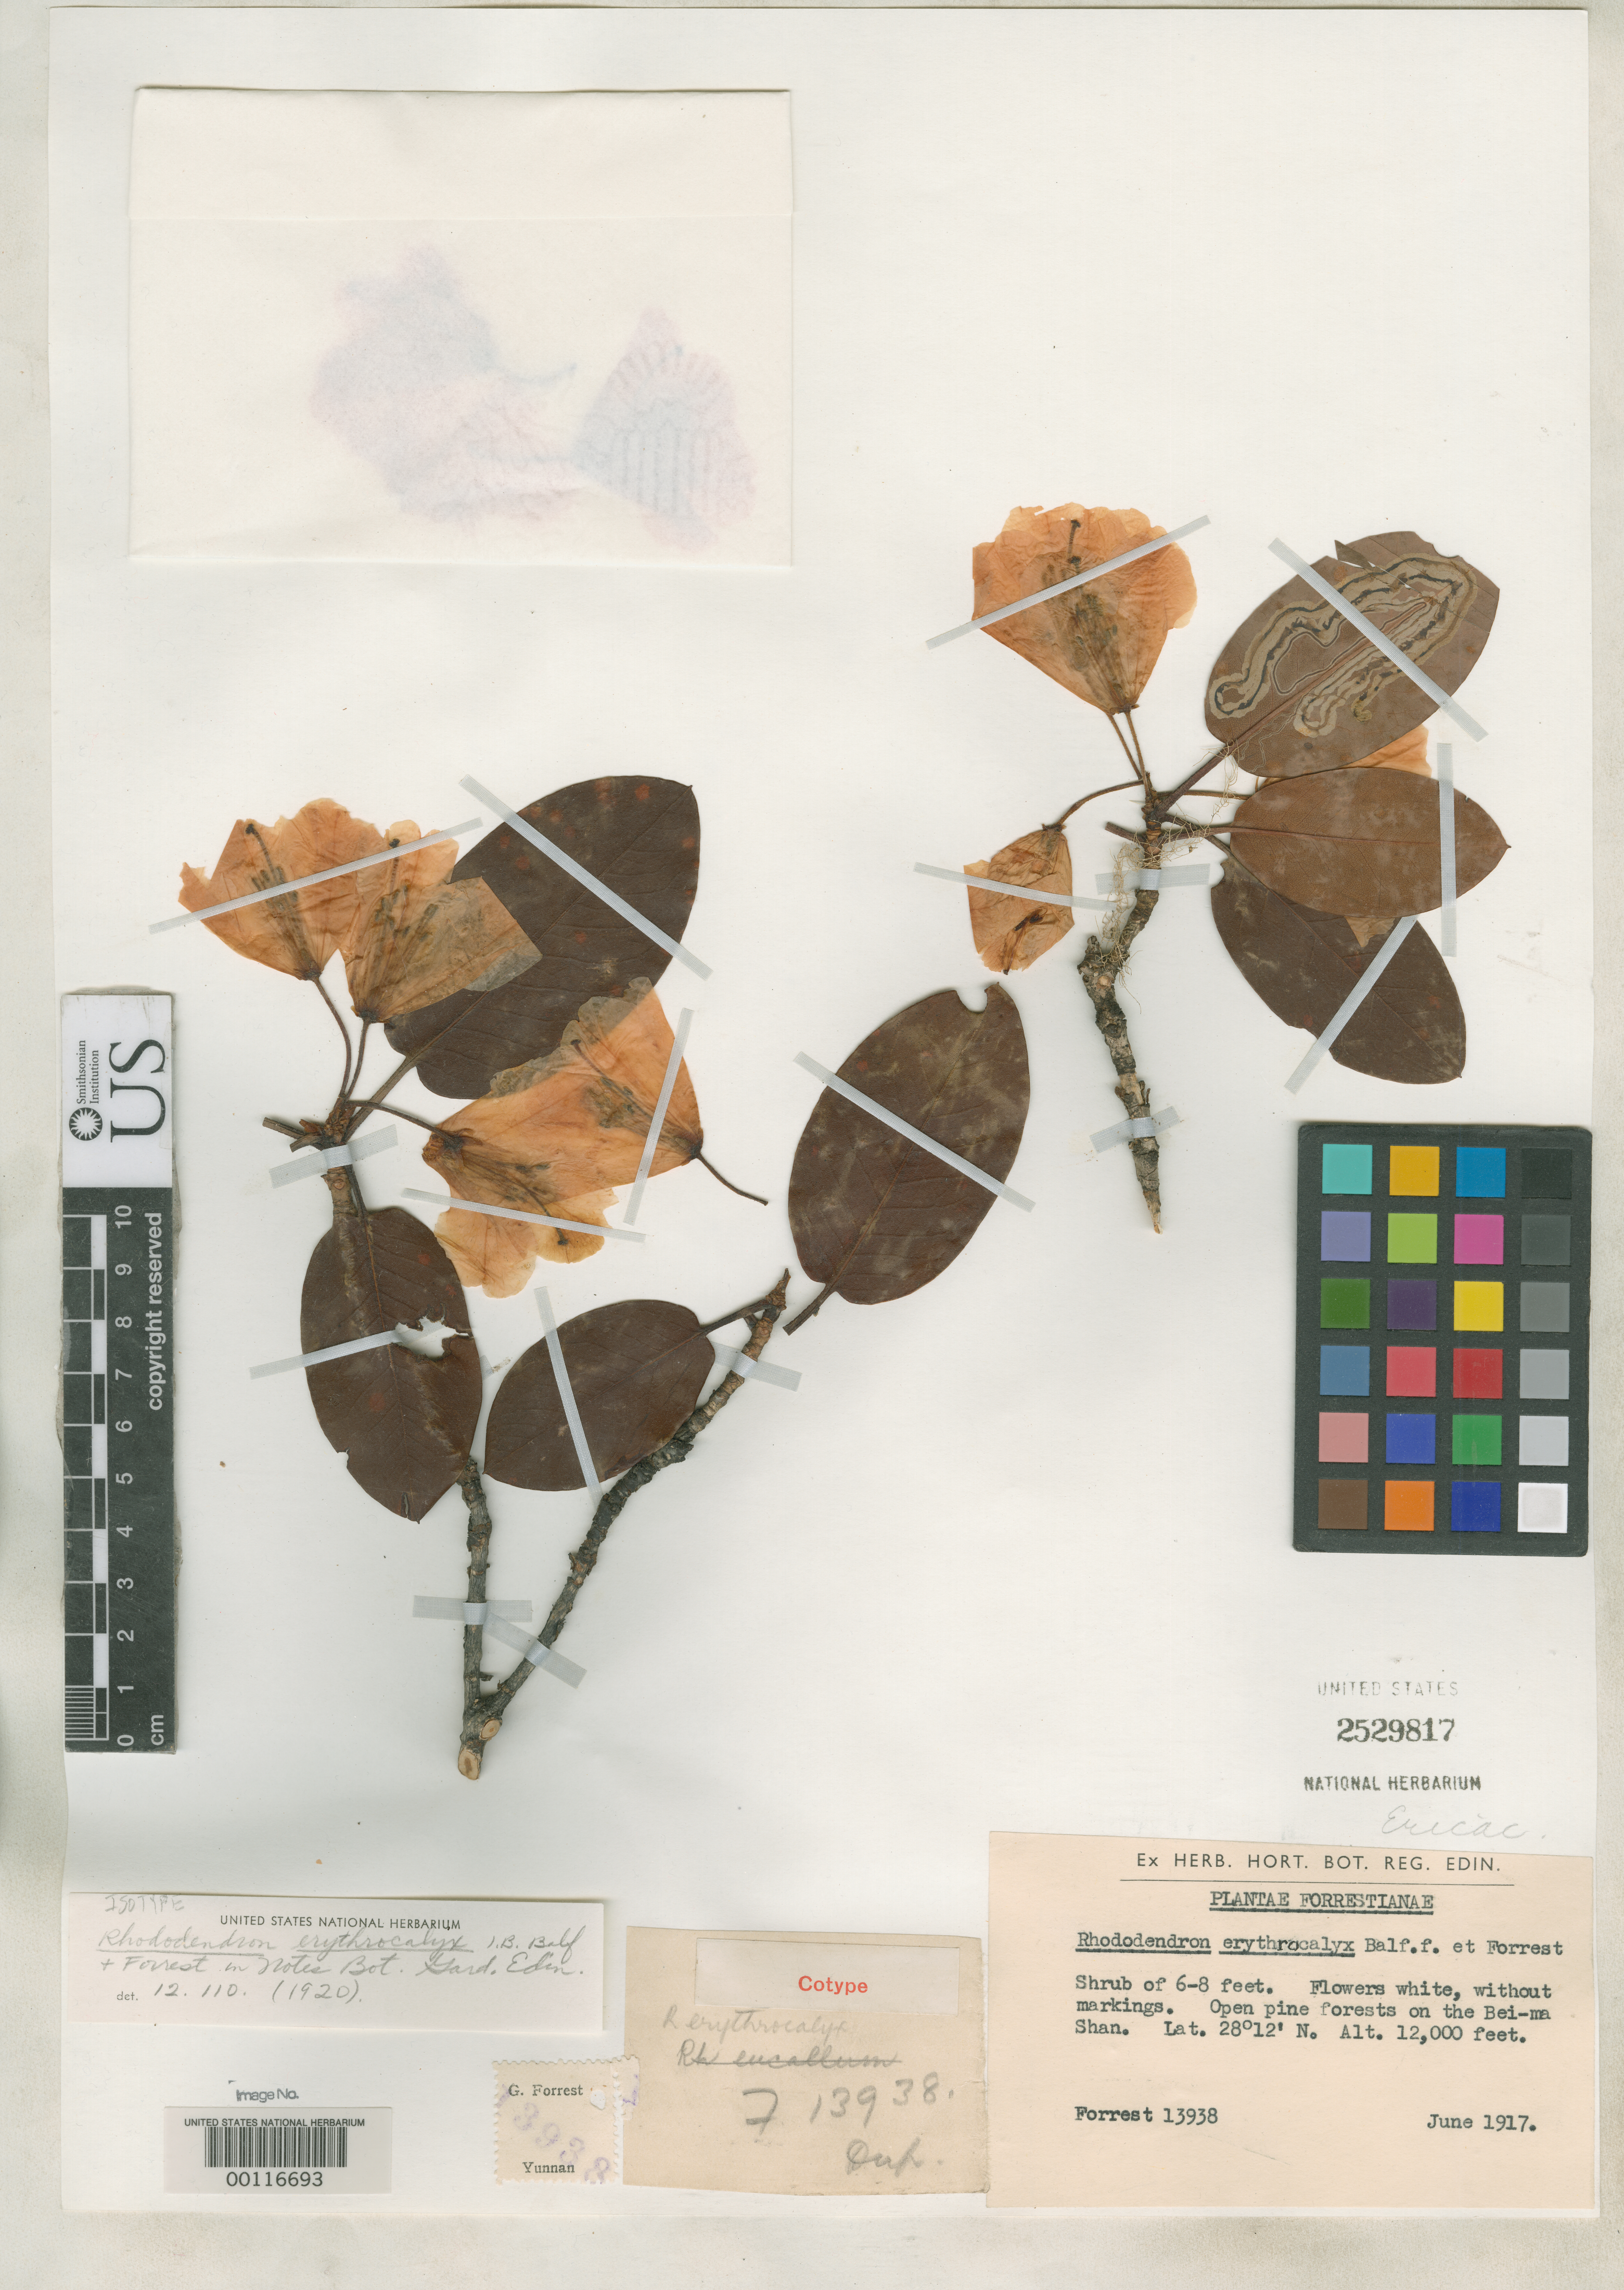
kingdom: Plantae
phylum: Tracheophyta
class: Magnoliopsida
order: Ericales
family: Ericaceae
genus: Rhododendron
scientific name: Rhododendron erythrocalyx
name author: Balf. f. & Forrest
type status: Isotype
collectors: G. Forrest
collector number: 13938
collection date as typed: Jun 1917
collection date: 1917-06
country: China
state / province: Yunnan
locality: Bei-ma-shan.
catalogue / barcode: US 2529817